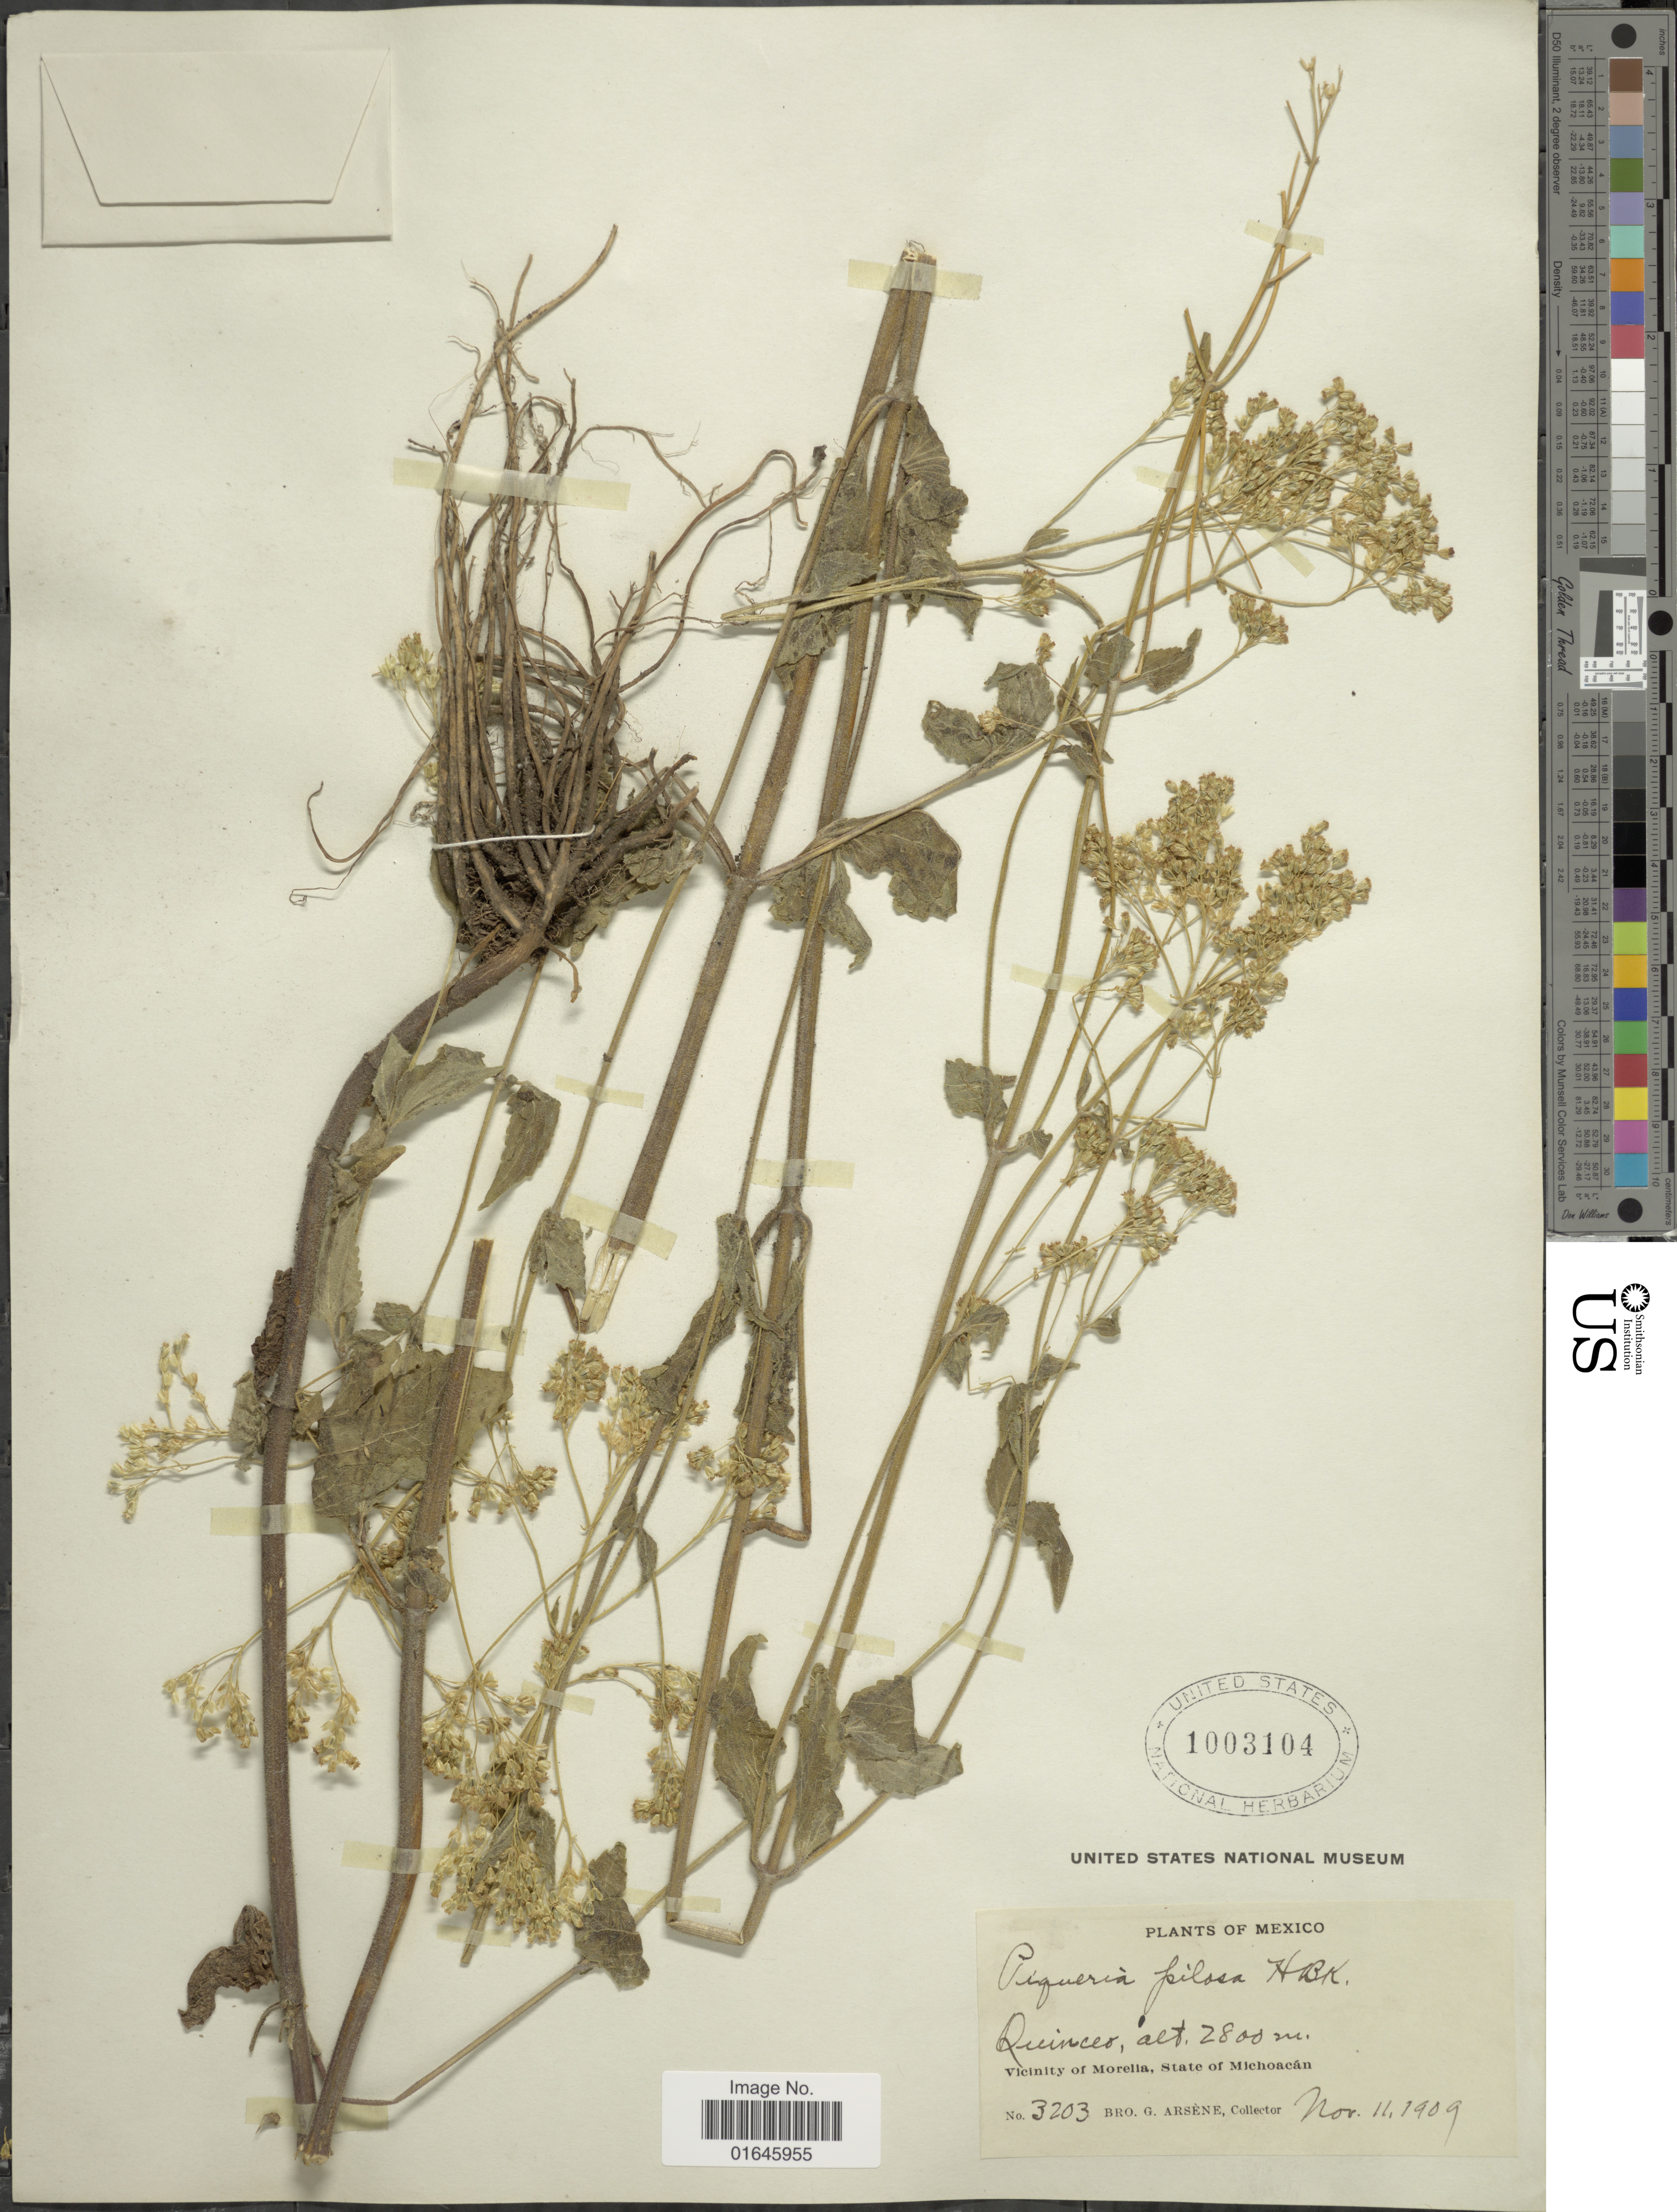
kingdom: Plantae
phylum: Tracheophyta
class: Magnoliopsida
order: Asterales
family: Asteraceae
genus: Piqueria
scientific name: Piqueria pilosa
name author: Kunth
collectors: Bro. G. Arsène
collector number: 3203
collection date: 1909-11-11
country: Mexico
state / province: Michoacán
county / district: Morelia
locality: Vicinity of Morelia, Quinceo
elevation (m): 2800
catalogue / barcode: US 1003104